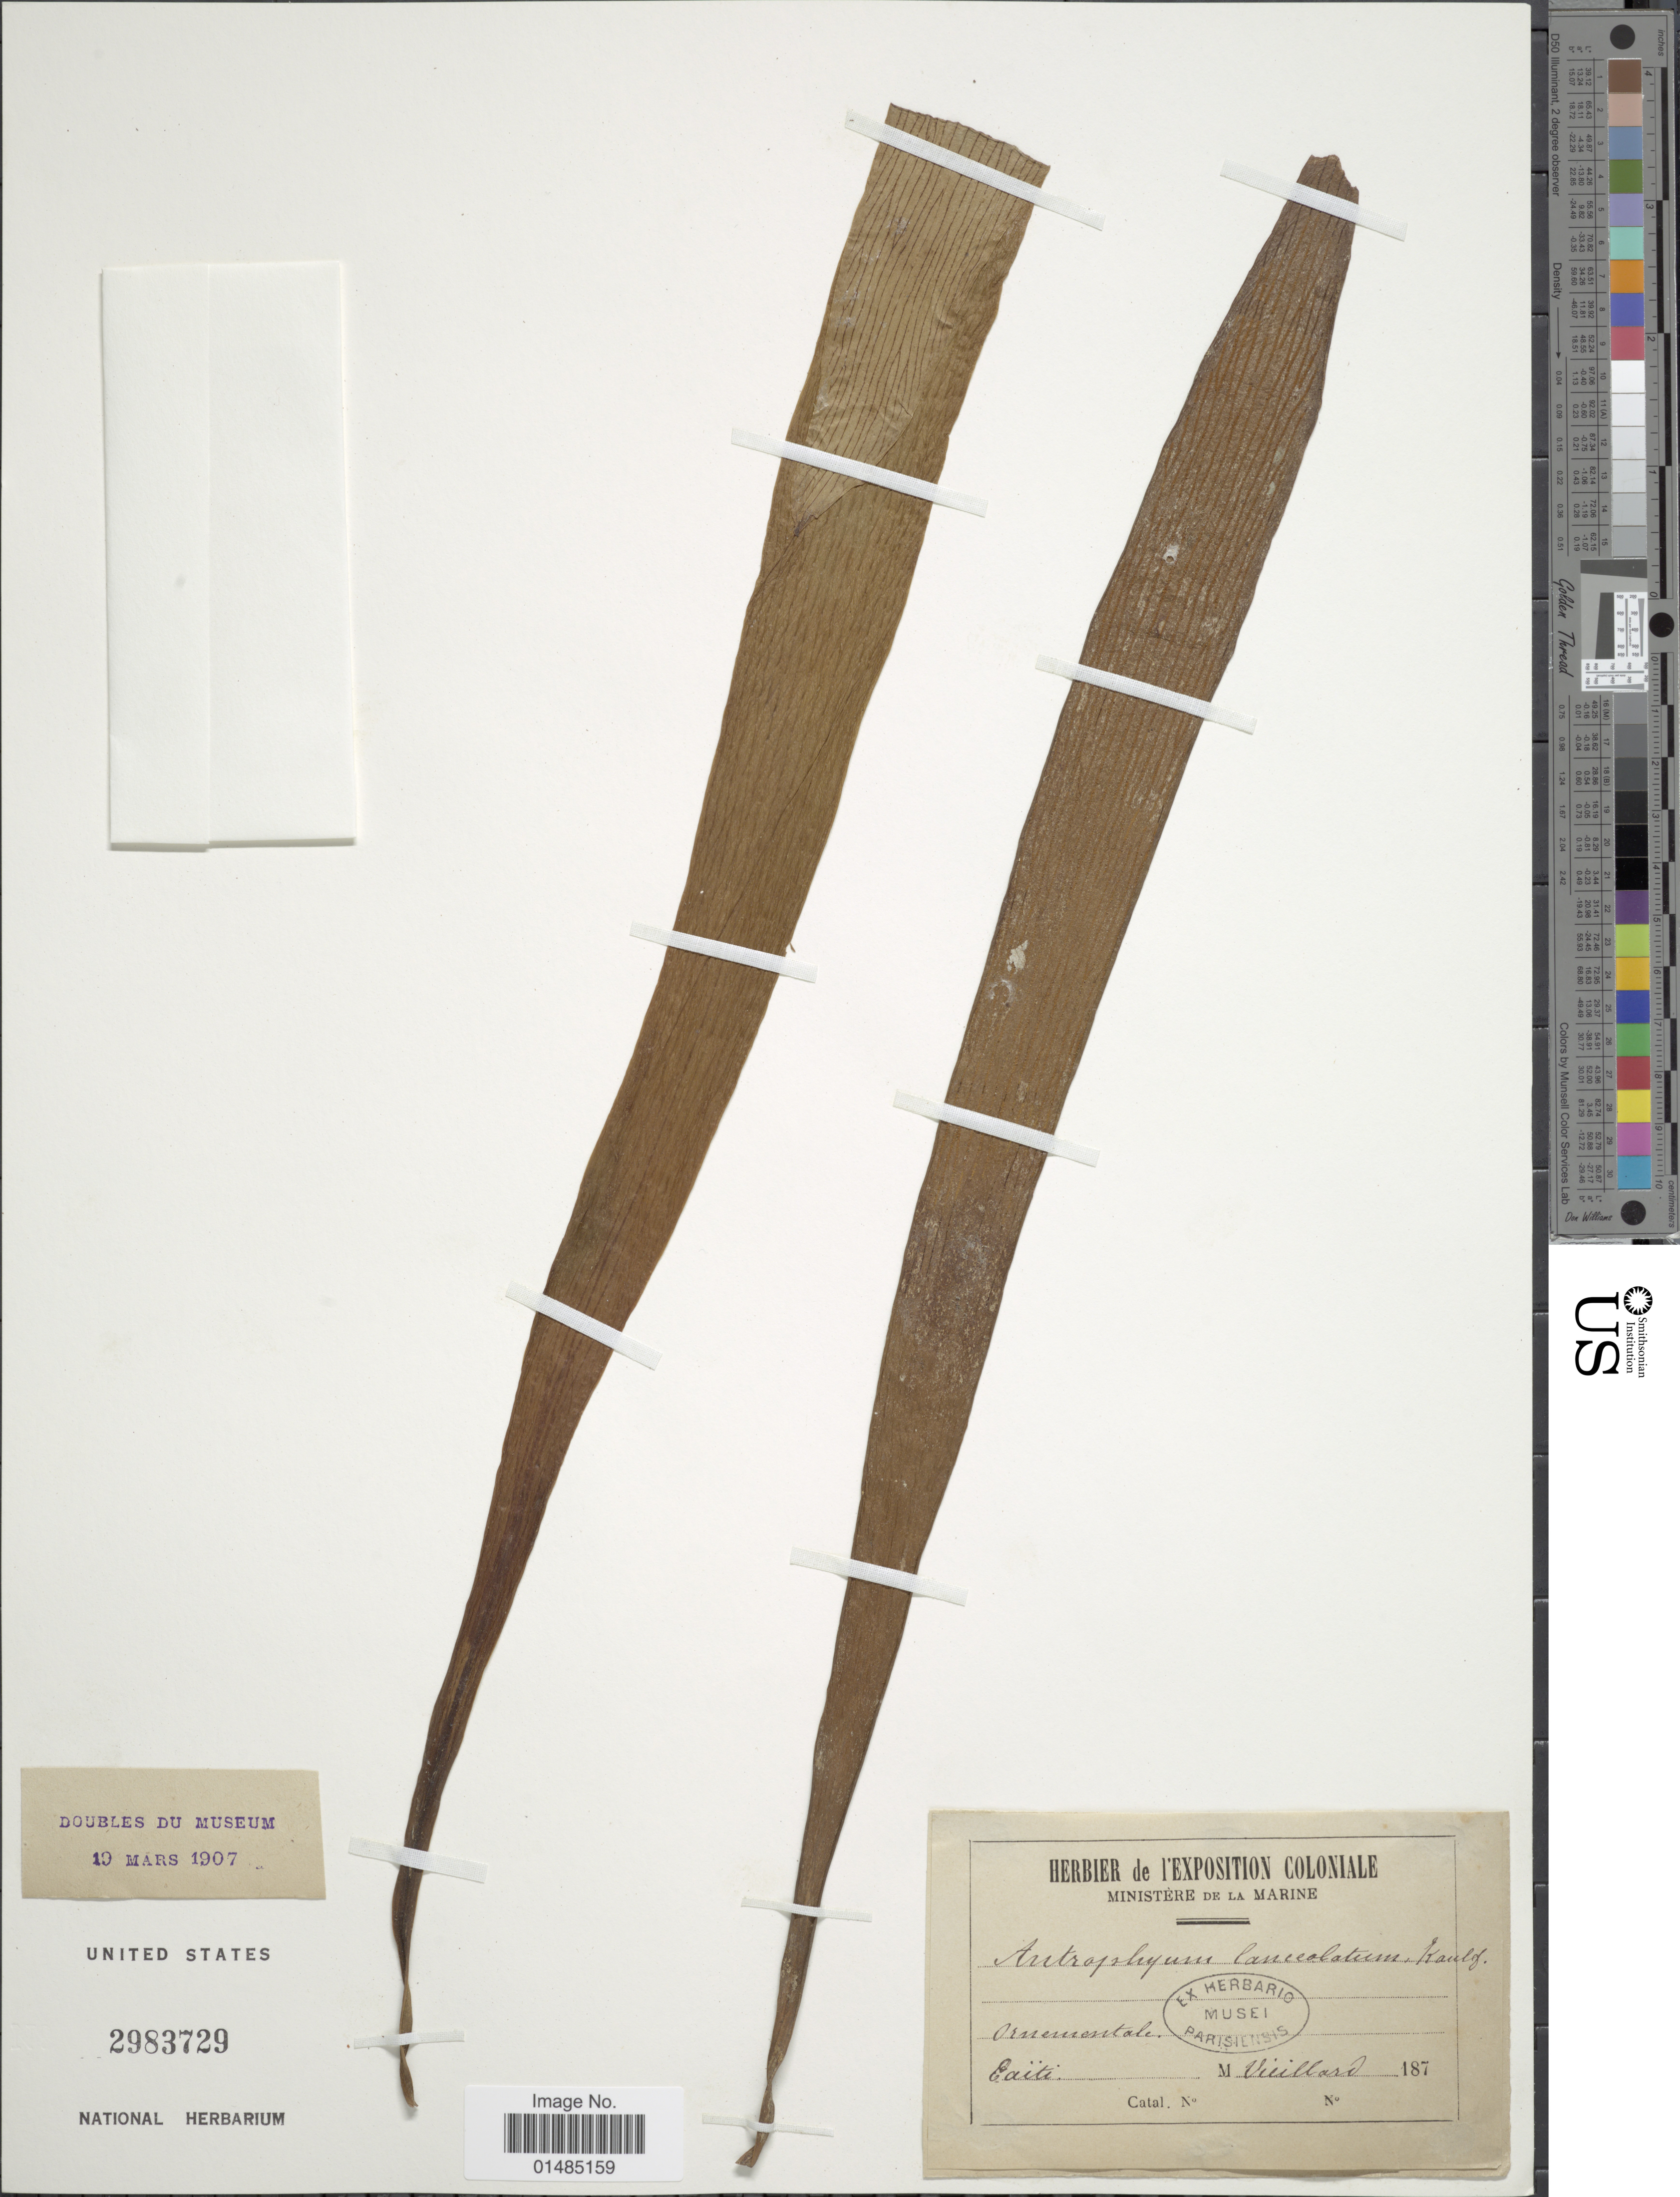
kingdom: Plantae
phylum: Tracheophyta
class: Polypodiopsida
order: Polypodiales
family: Pteridaceae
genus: Antrophyum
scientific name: Antrophyum plantagineum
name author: (Cav.) Kaulf.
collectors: Vieillard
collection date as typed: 187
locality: Ornementale, Eaiti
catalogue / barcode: US 2983729